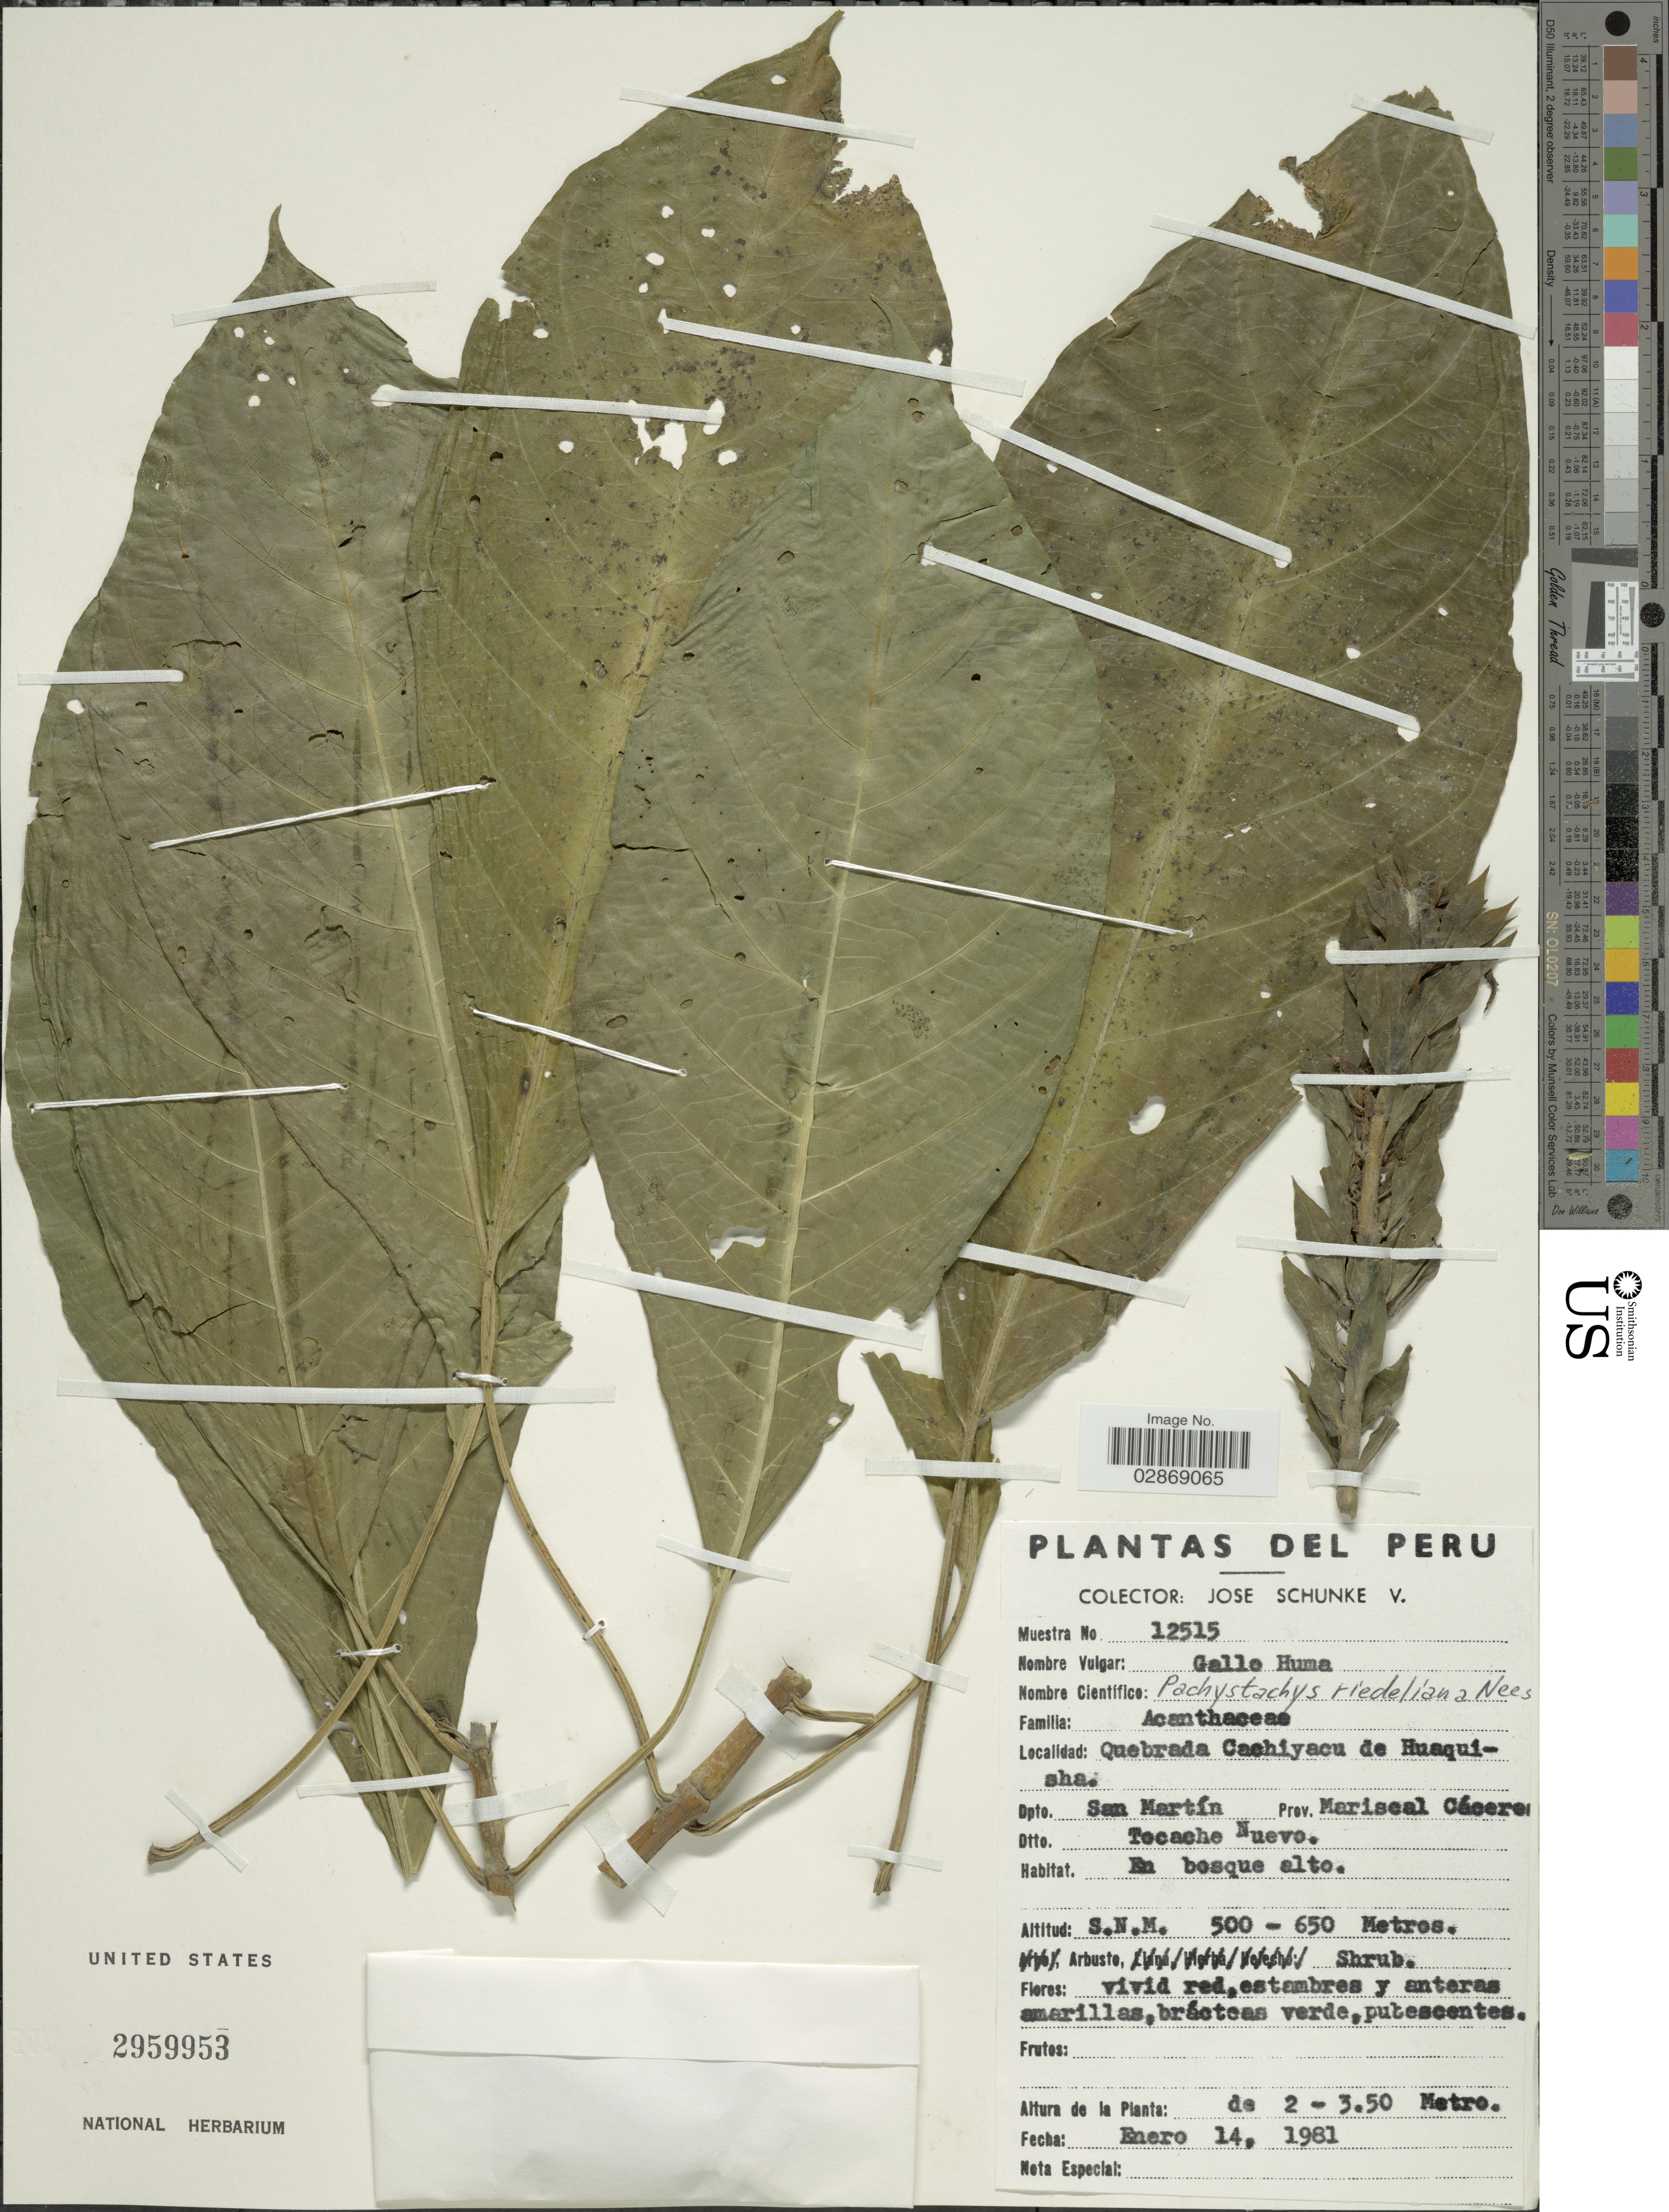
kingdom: Plantae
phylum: Tracheophyta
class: Magnoliopsida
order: Lamiales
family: Acanthaceae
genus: Pachystachys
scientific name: Pachystachys spicata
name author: (Ruiz & Pav.) Wassh.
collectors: J. Schunke Vigo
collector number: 12515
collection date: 1981-01-14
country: Peru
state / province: San Martín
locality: Quebrada Cachiyacu de Huaquisha. Dpto. San Martín, Prov. Mariscal Cáceres. Dtto. Tocache Nuevo.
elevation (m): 500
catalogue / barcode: US 2959953